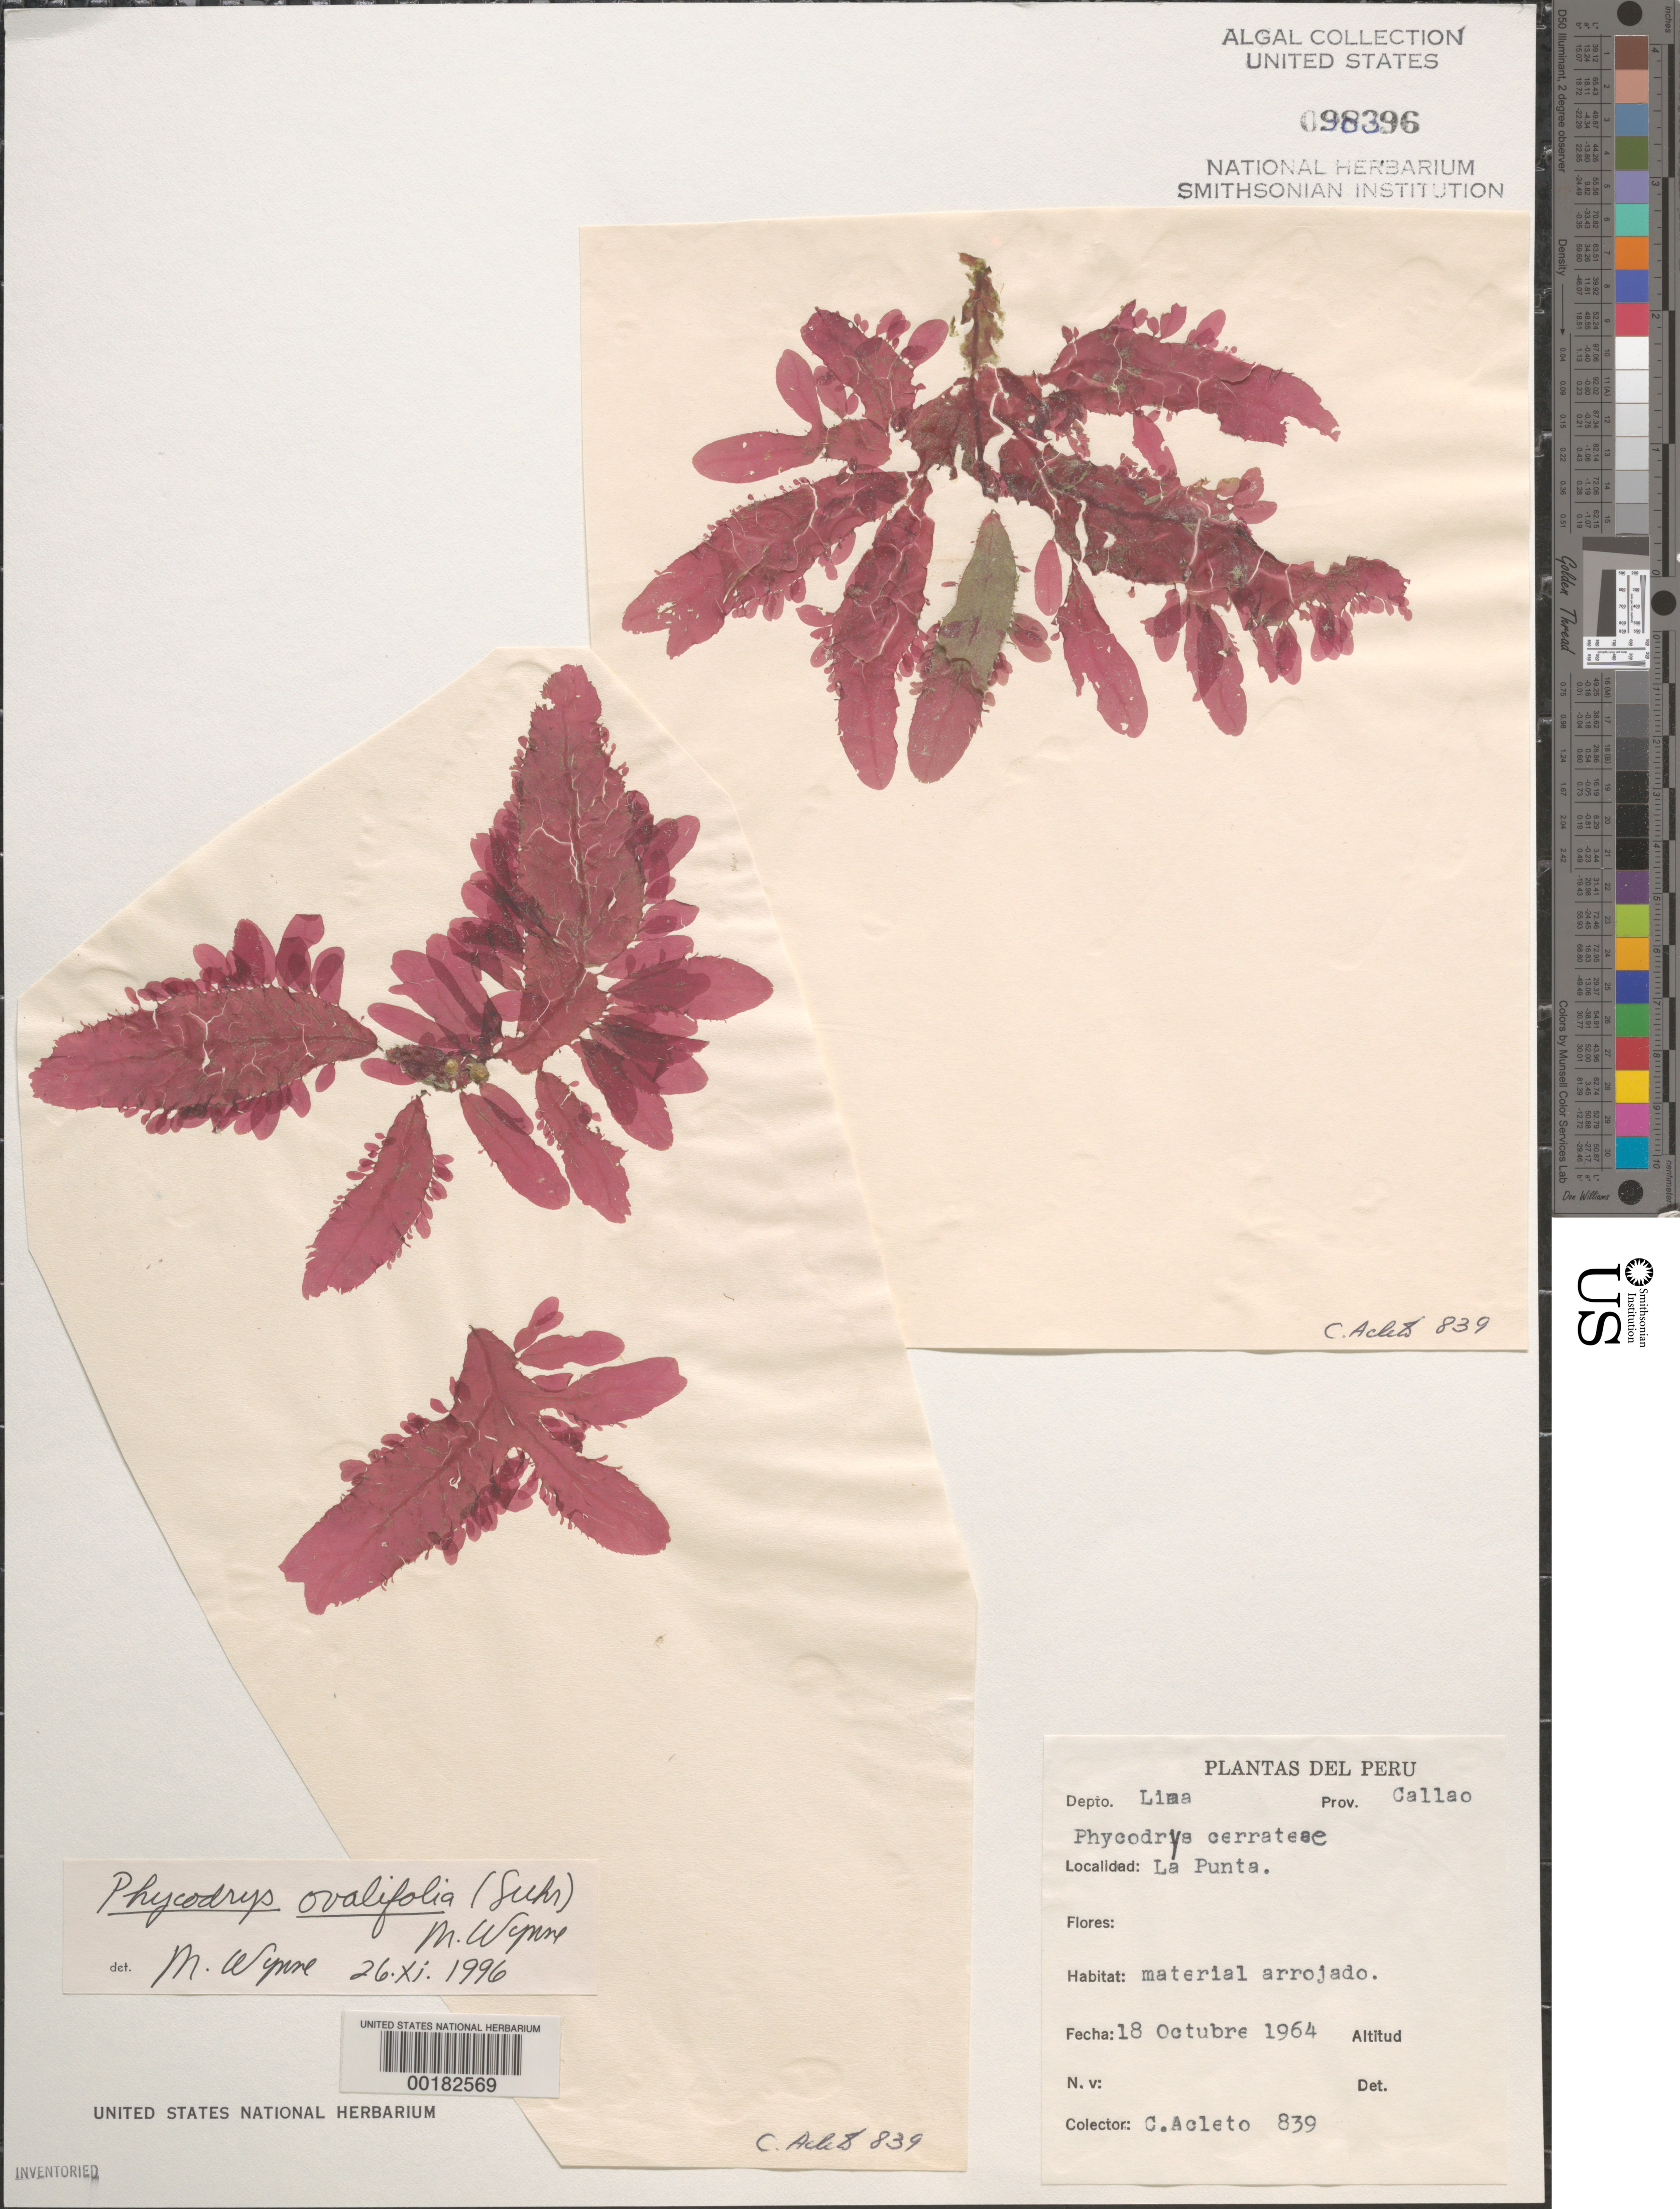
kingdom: Plantae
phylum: Rhodophyta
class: Florideophyceae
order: Ceramiales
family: Delesseriaceae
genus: Phycodrys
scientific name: Phycodrys ovalifolia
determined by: Wynne, M. J.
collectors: C. Acleto O.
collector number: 839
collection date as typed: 18 Oct 1964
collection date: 1964-10-18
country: Peru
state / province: Callao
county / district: Callao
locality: La Punta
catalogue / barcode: US 98396